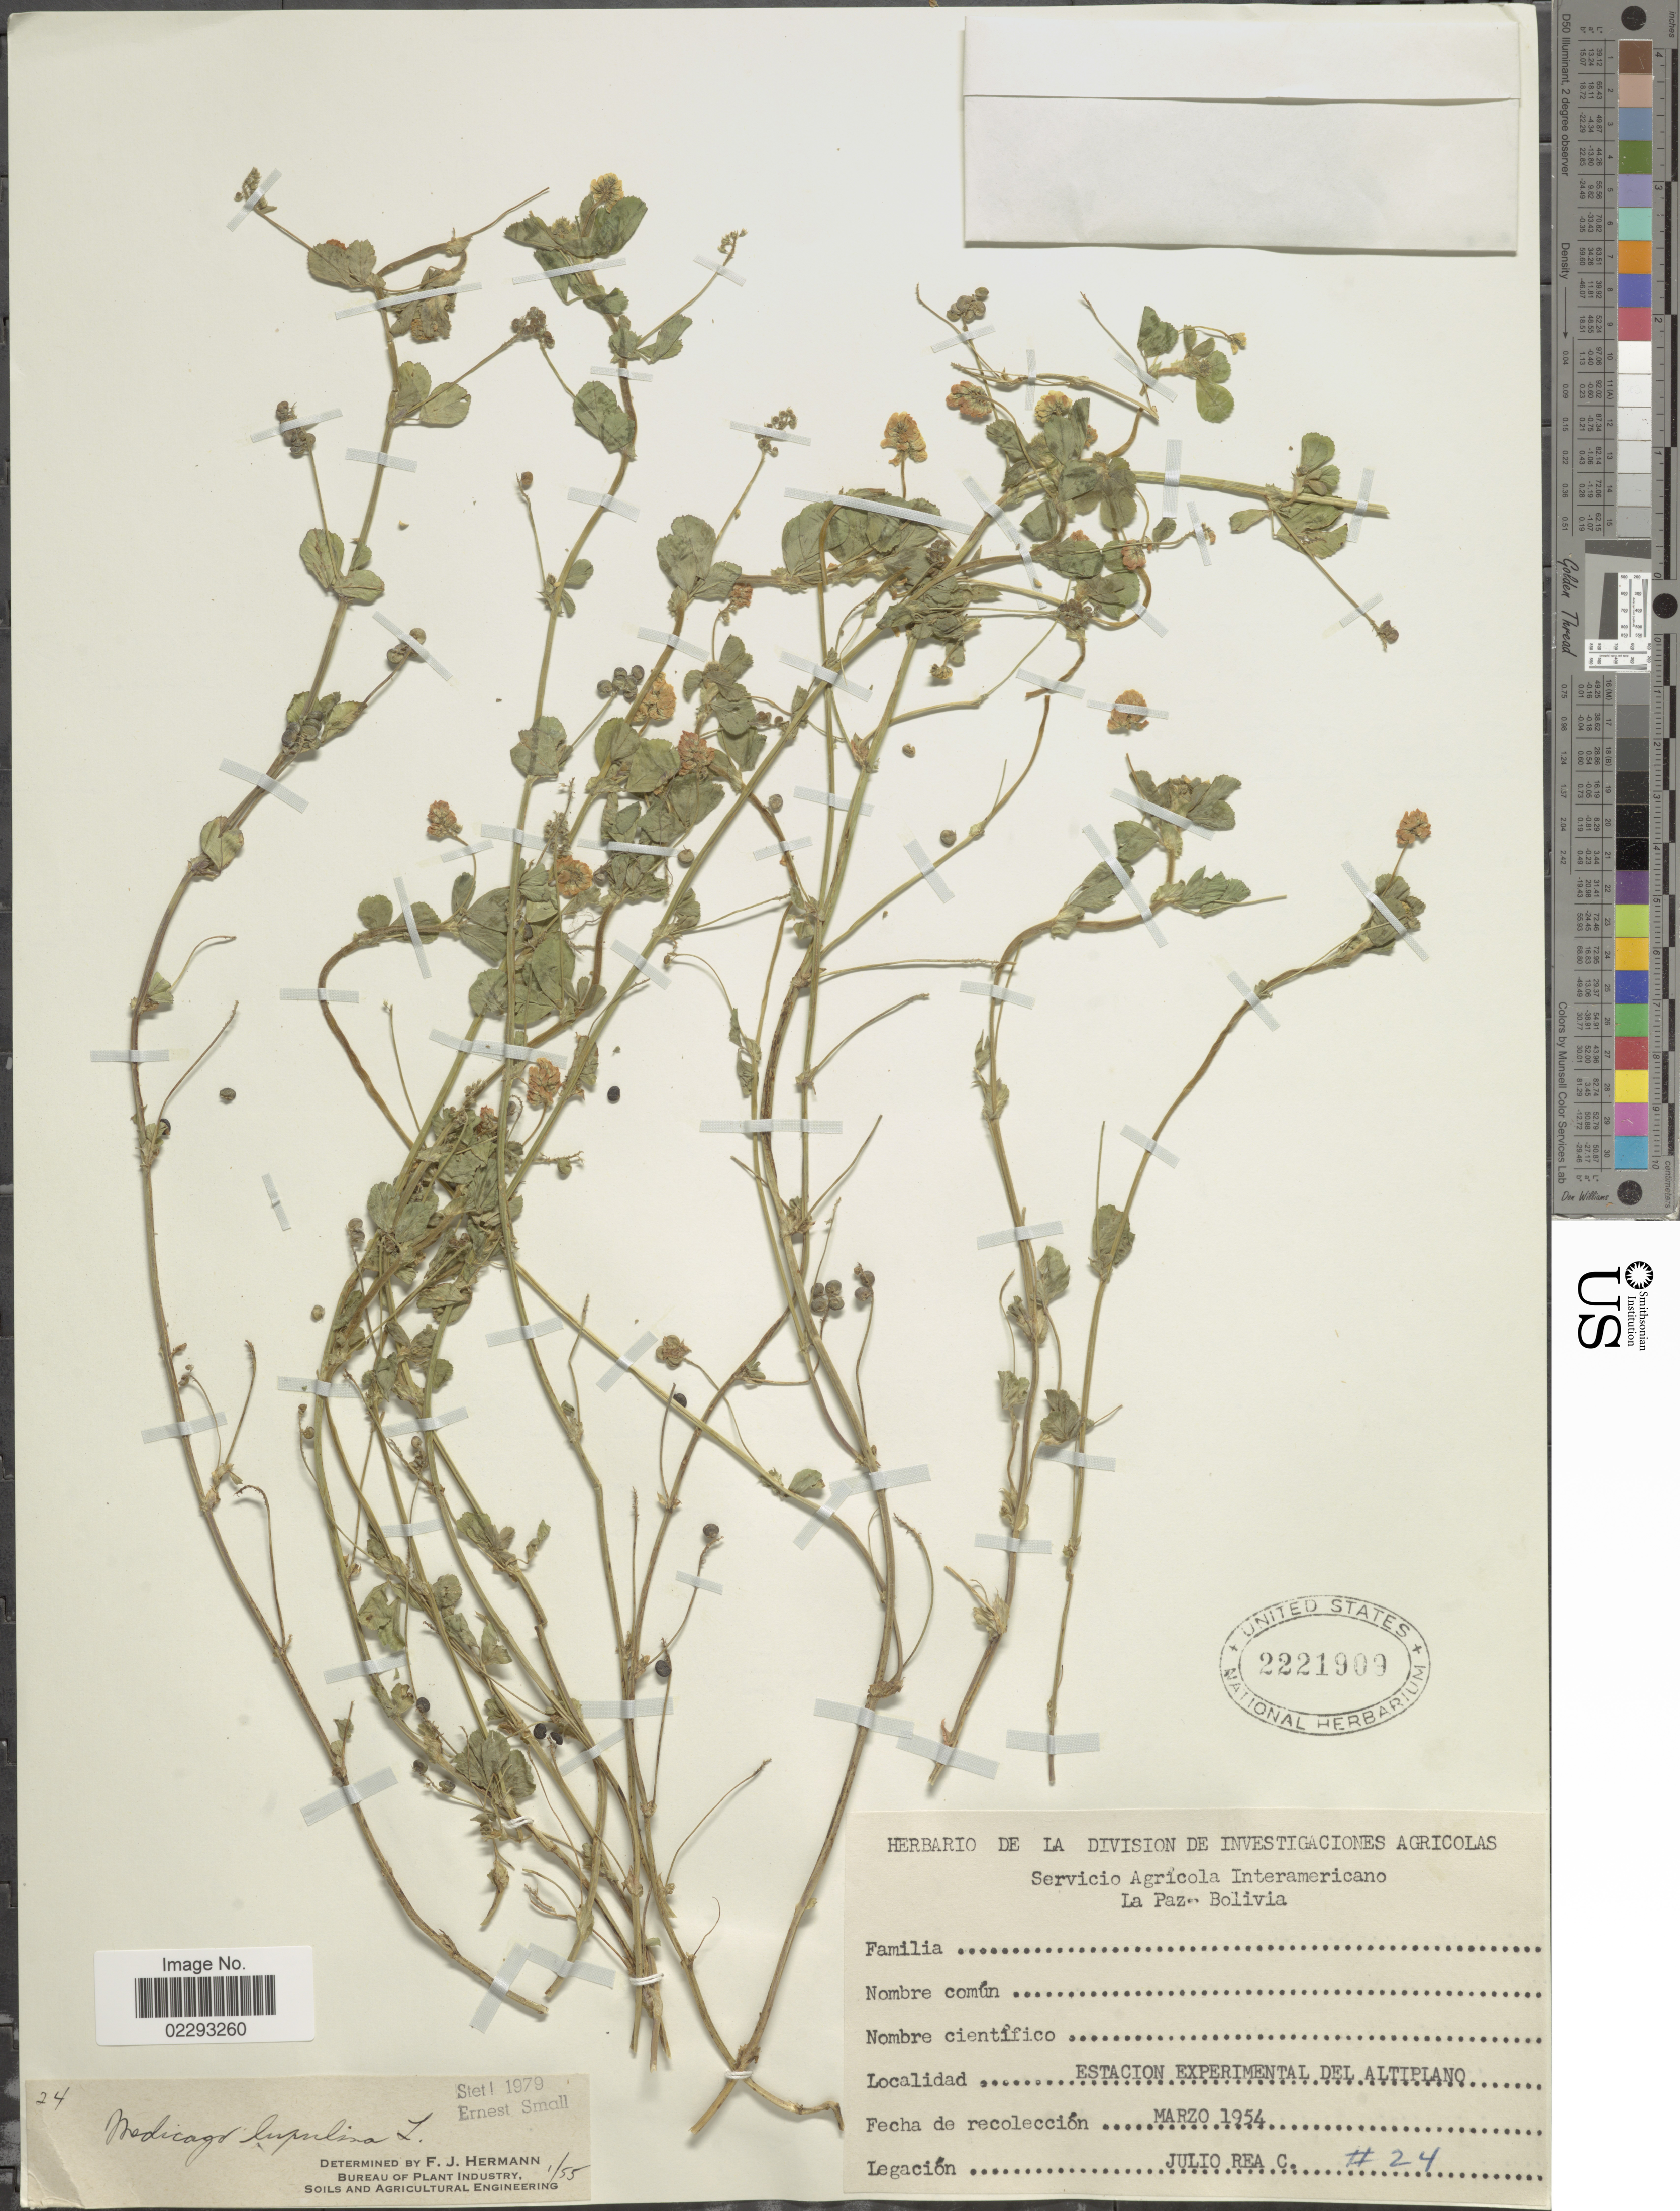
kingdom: Plantae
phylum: Tracheophyta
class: Magnoliopsida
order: Fabales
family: Fabaceae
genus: Medicago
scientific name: Medicago lupulina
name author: L.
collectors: J. Rea C.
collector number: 24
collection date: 1954-03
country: Bolivia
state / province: La Paz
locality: Estacion experimental del Altiplano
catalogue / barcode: US 2221909